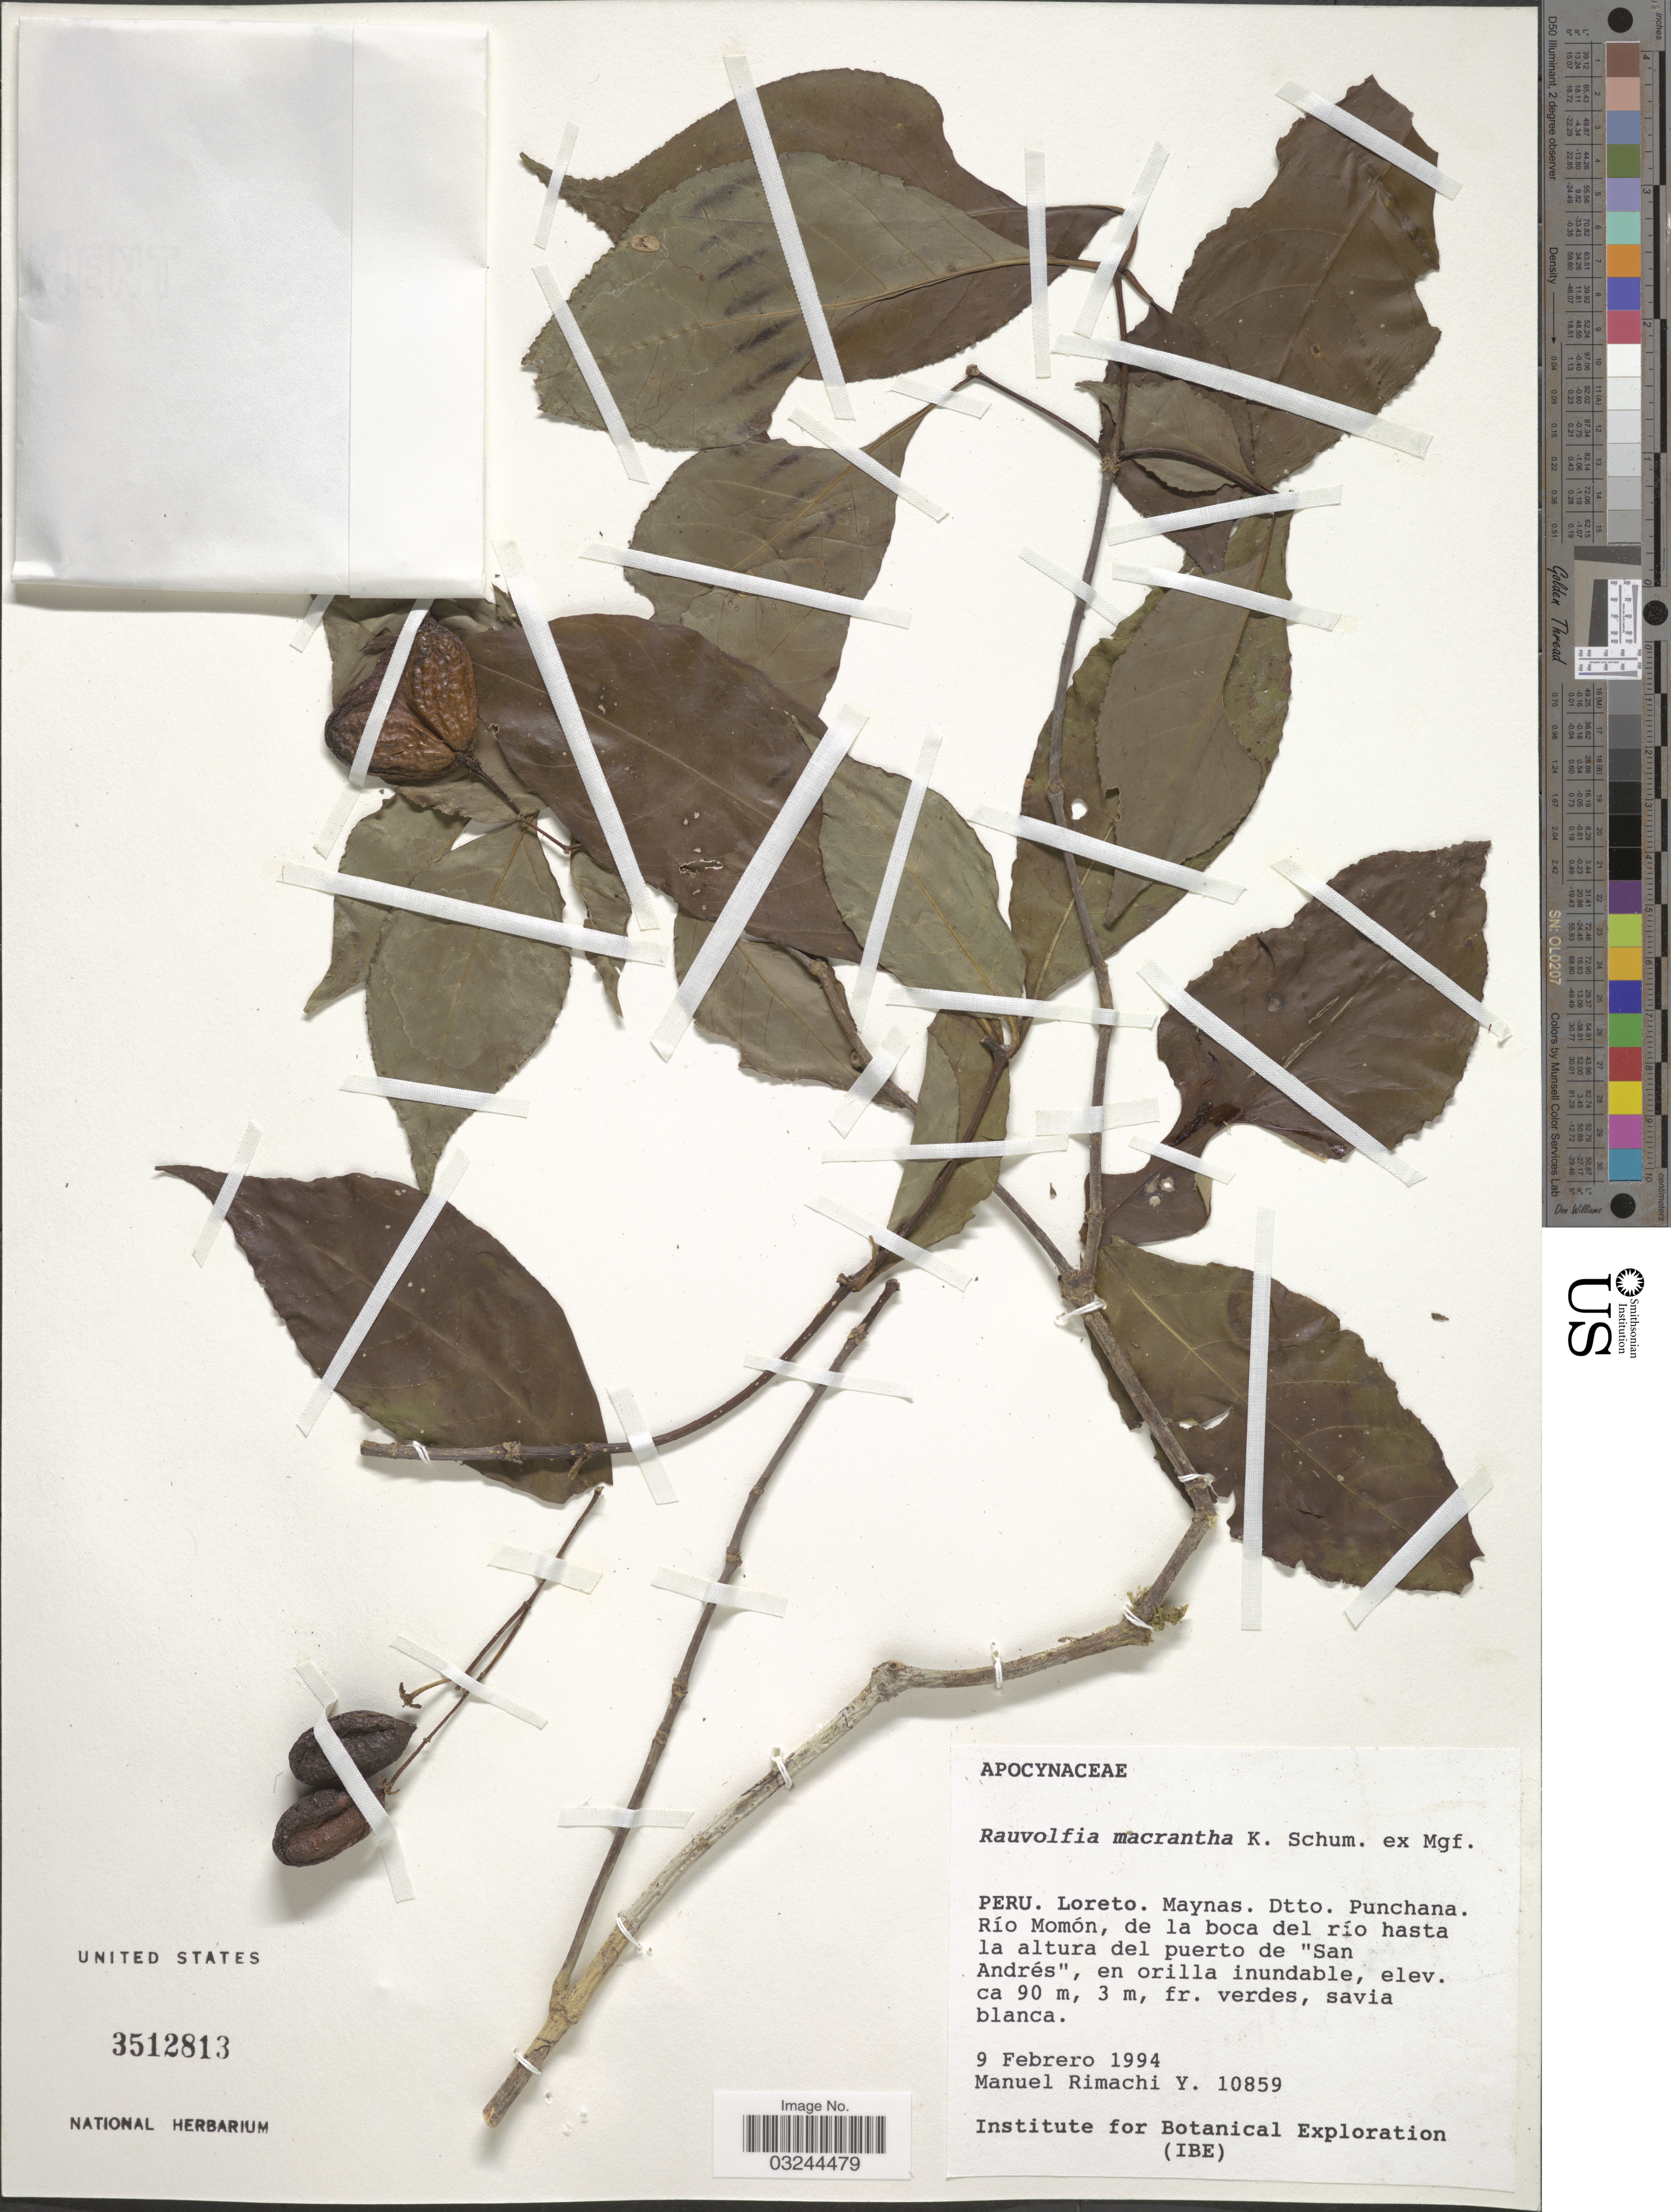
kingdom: Plantae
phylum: Tracheophyta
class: Magnoliopsida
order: Gentianales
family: Apocynaceae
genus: Rauvolfia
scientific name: Rauvolfia macrantha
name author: K. Schum. ex Markgr.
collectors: M. Rimachi Y.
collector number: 10859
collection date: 1994-02-09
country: Peru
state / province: Loreto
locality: Maynas. Dtto. Punchana. Río Momón, de la boca del río hasta al altura del puerto de "San Andrés", en orilla inundable.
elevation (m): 90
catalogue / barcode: US 3512813